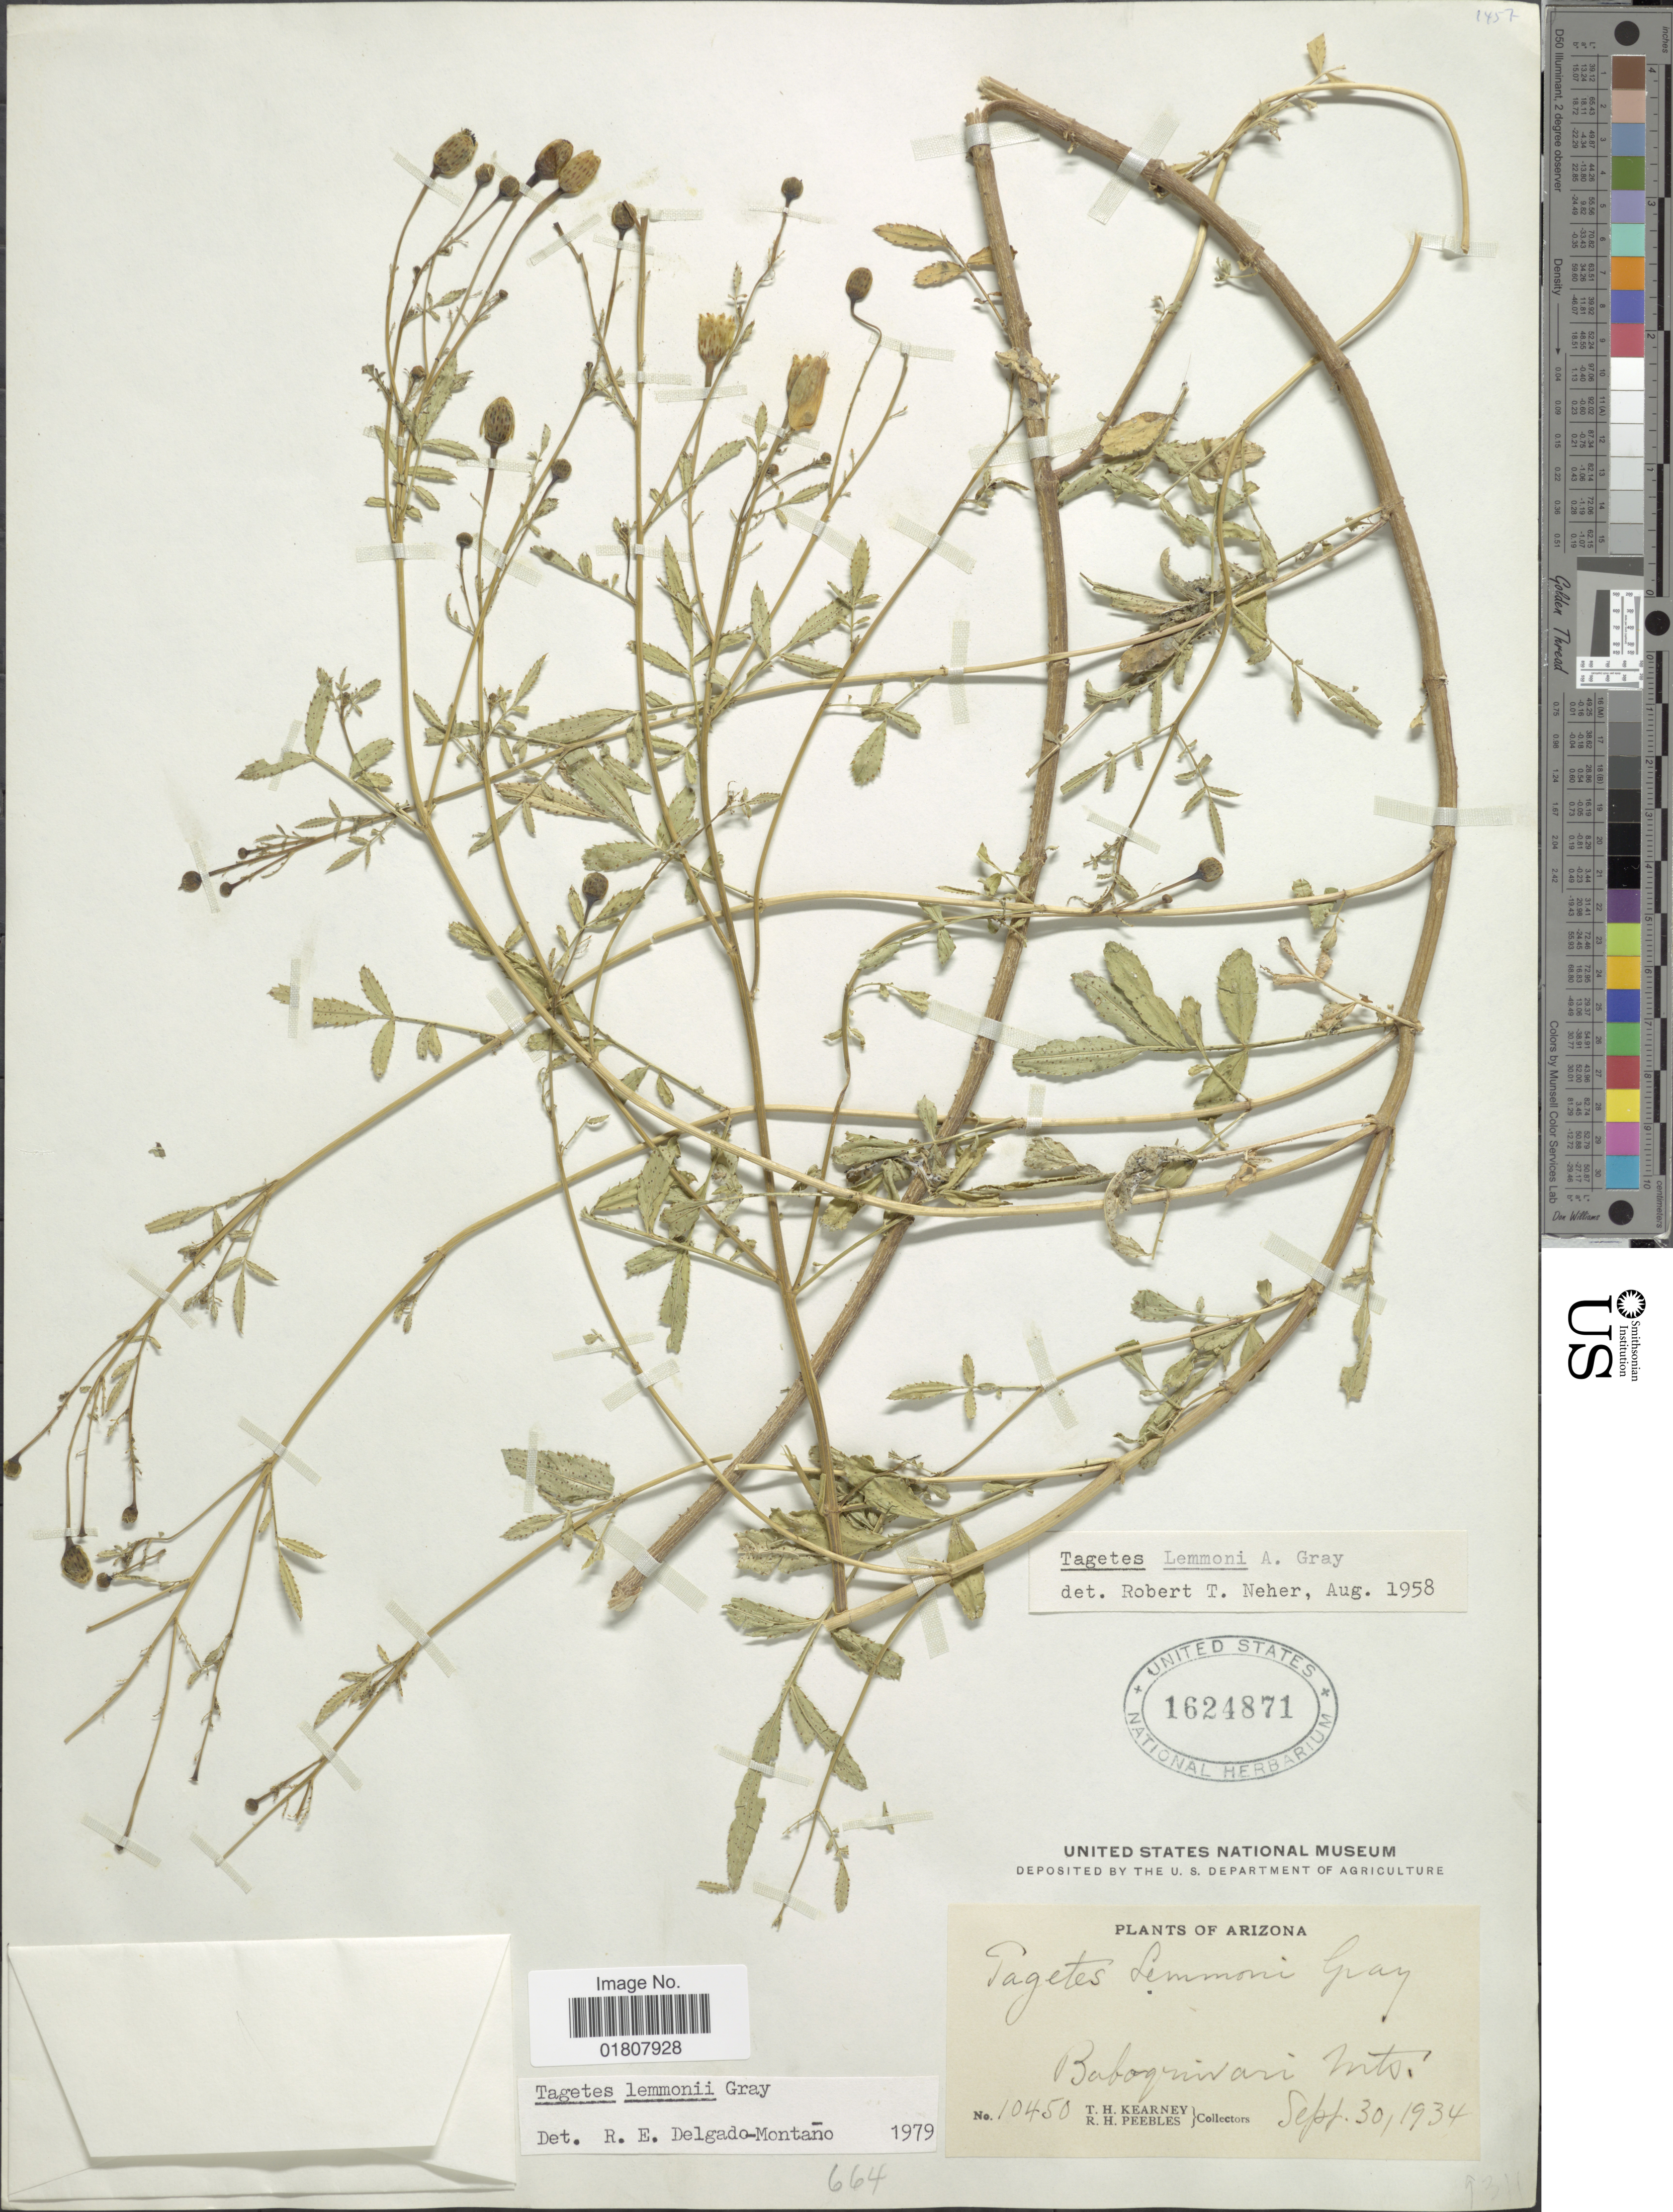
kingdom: Plantae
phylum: Tracheophyta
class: Magnoliopsida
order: Asterales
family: Asteraceae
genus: Tagetes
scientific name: Tagetes lemmonii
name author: A. Gray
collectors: T. H. Kearney & R. H. Peebles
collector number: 10450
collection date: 1934-09-30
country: United States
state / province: Arizona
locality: Baboquivari Mts.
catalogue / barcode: US 1624871